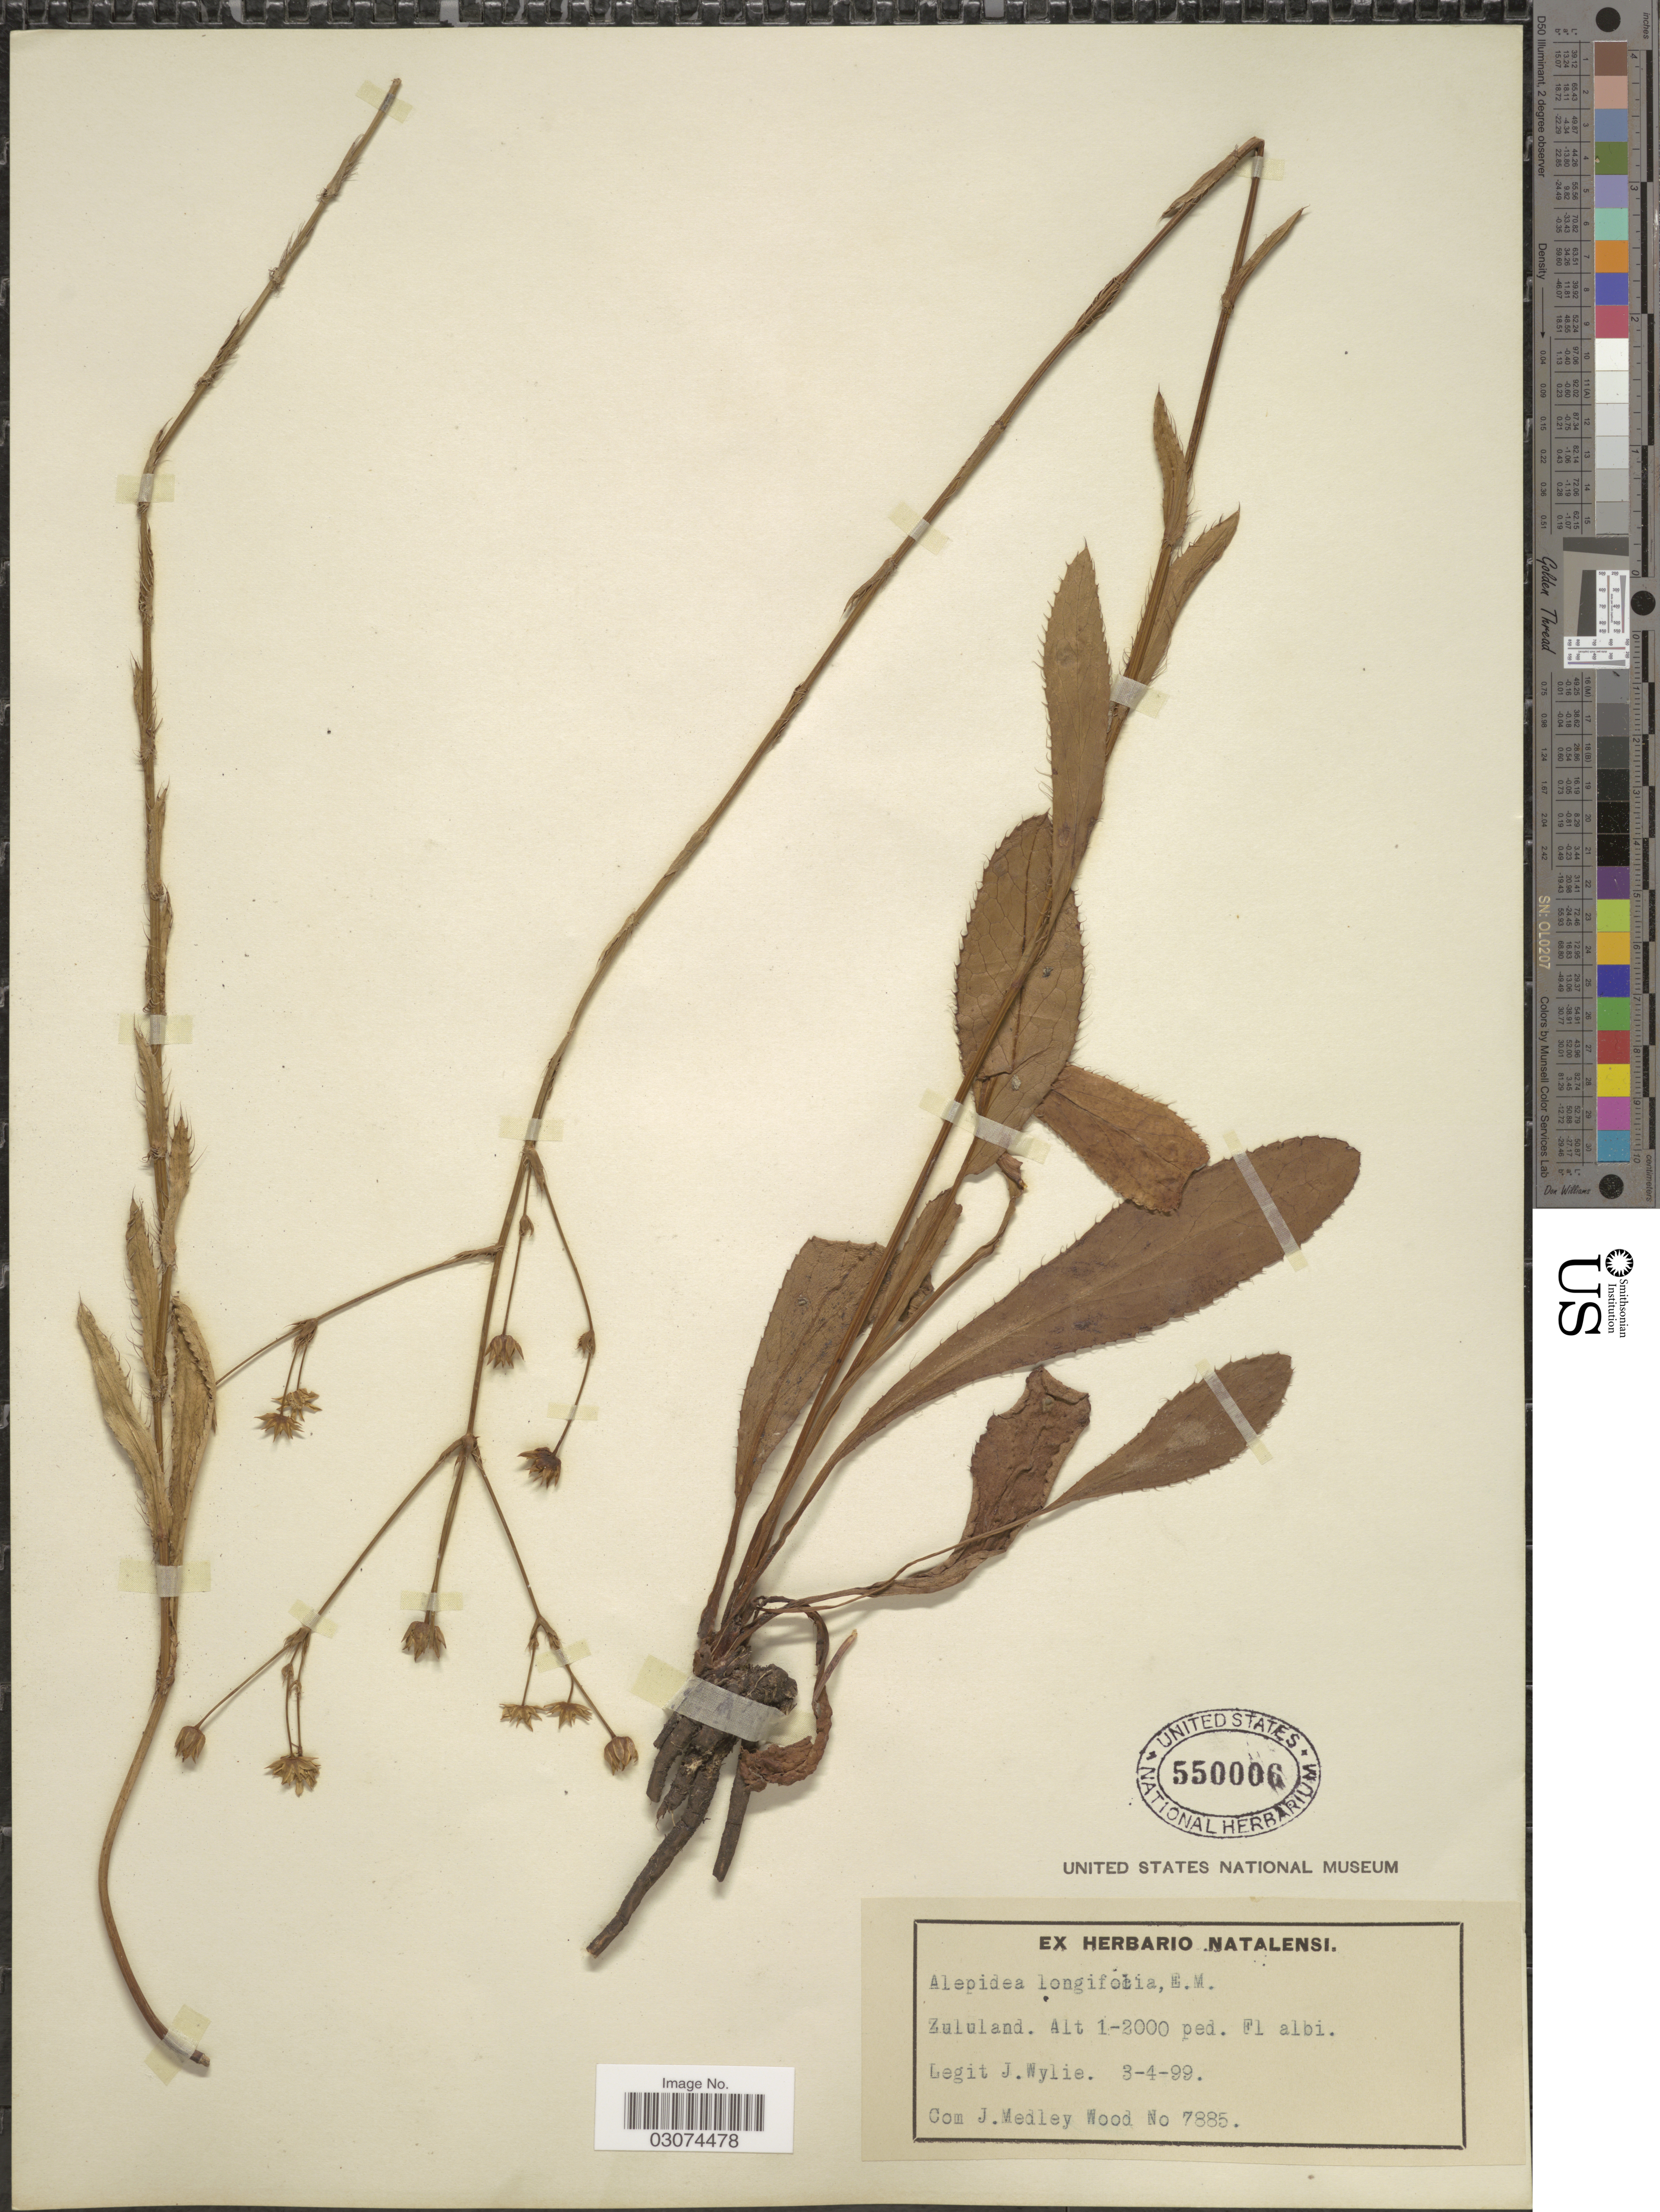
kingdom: Plantae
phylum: Tracheophyta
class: Magnoliopsida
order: Apiales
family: Apiaceae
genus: Alepidea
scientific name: Alepidea longifolia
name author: E. Mey.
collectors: J. Wylie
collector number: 7885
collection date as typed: Transcribed d/m/y: 3/4/99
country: South Africa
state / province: KwaZulu-Natal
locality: Zululand.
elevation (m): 305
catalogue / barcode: US 550006